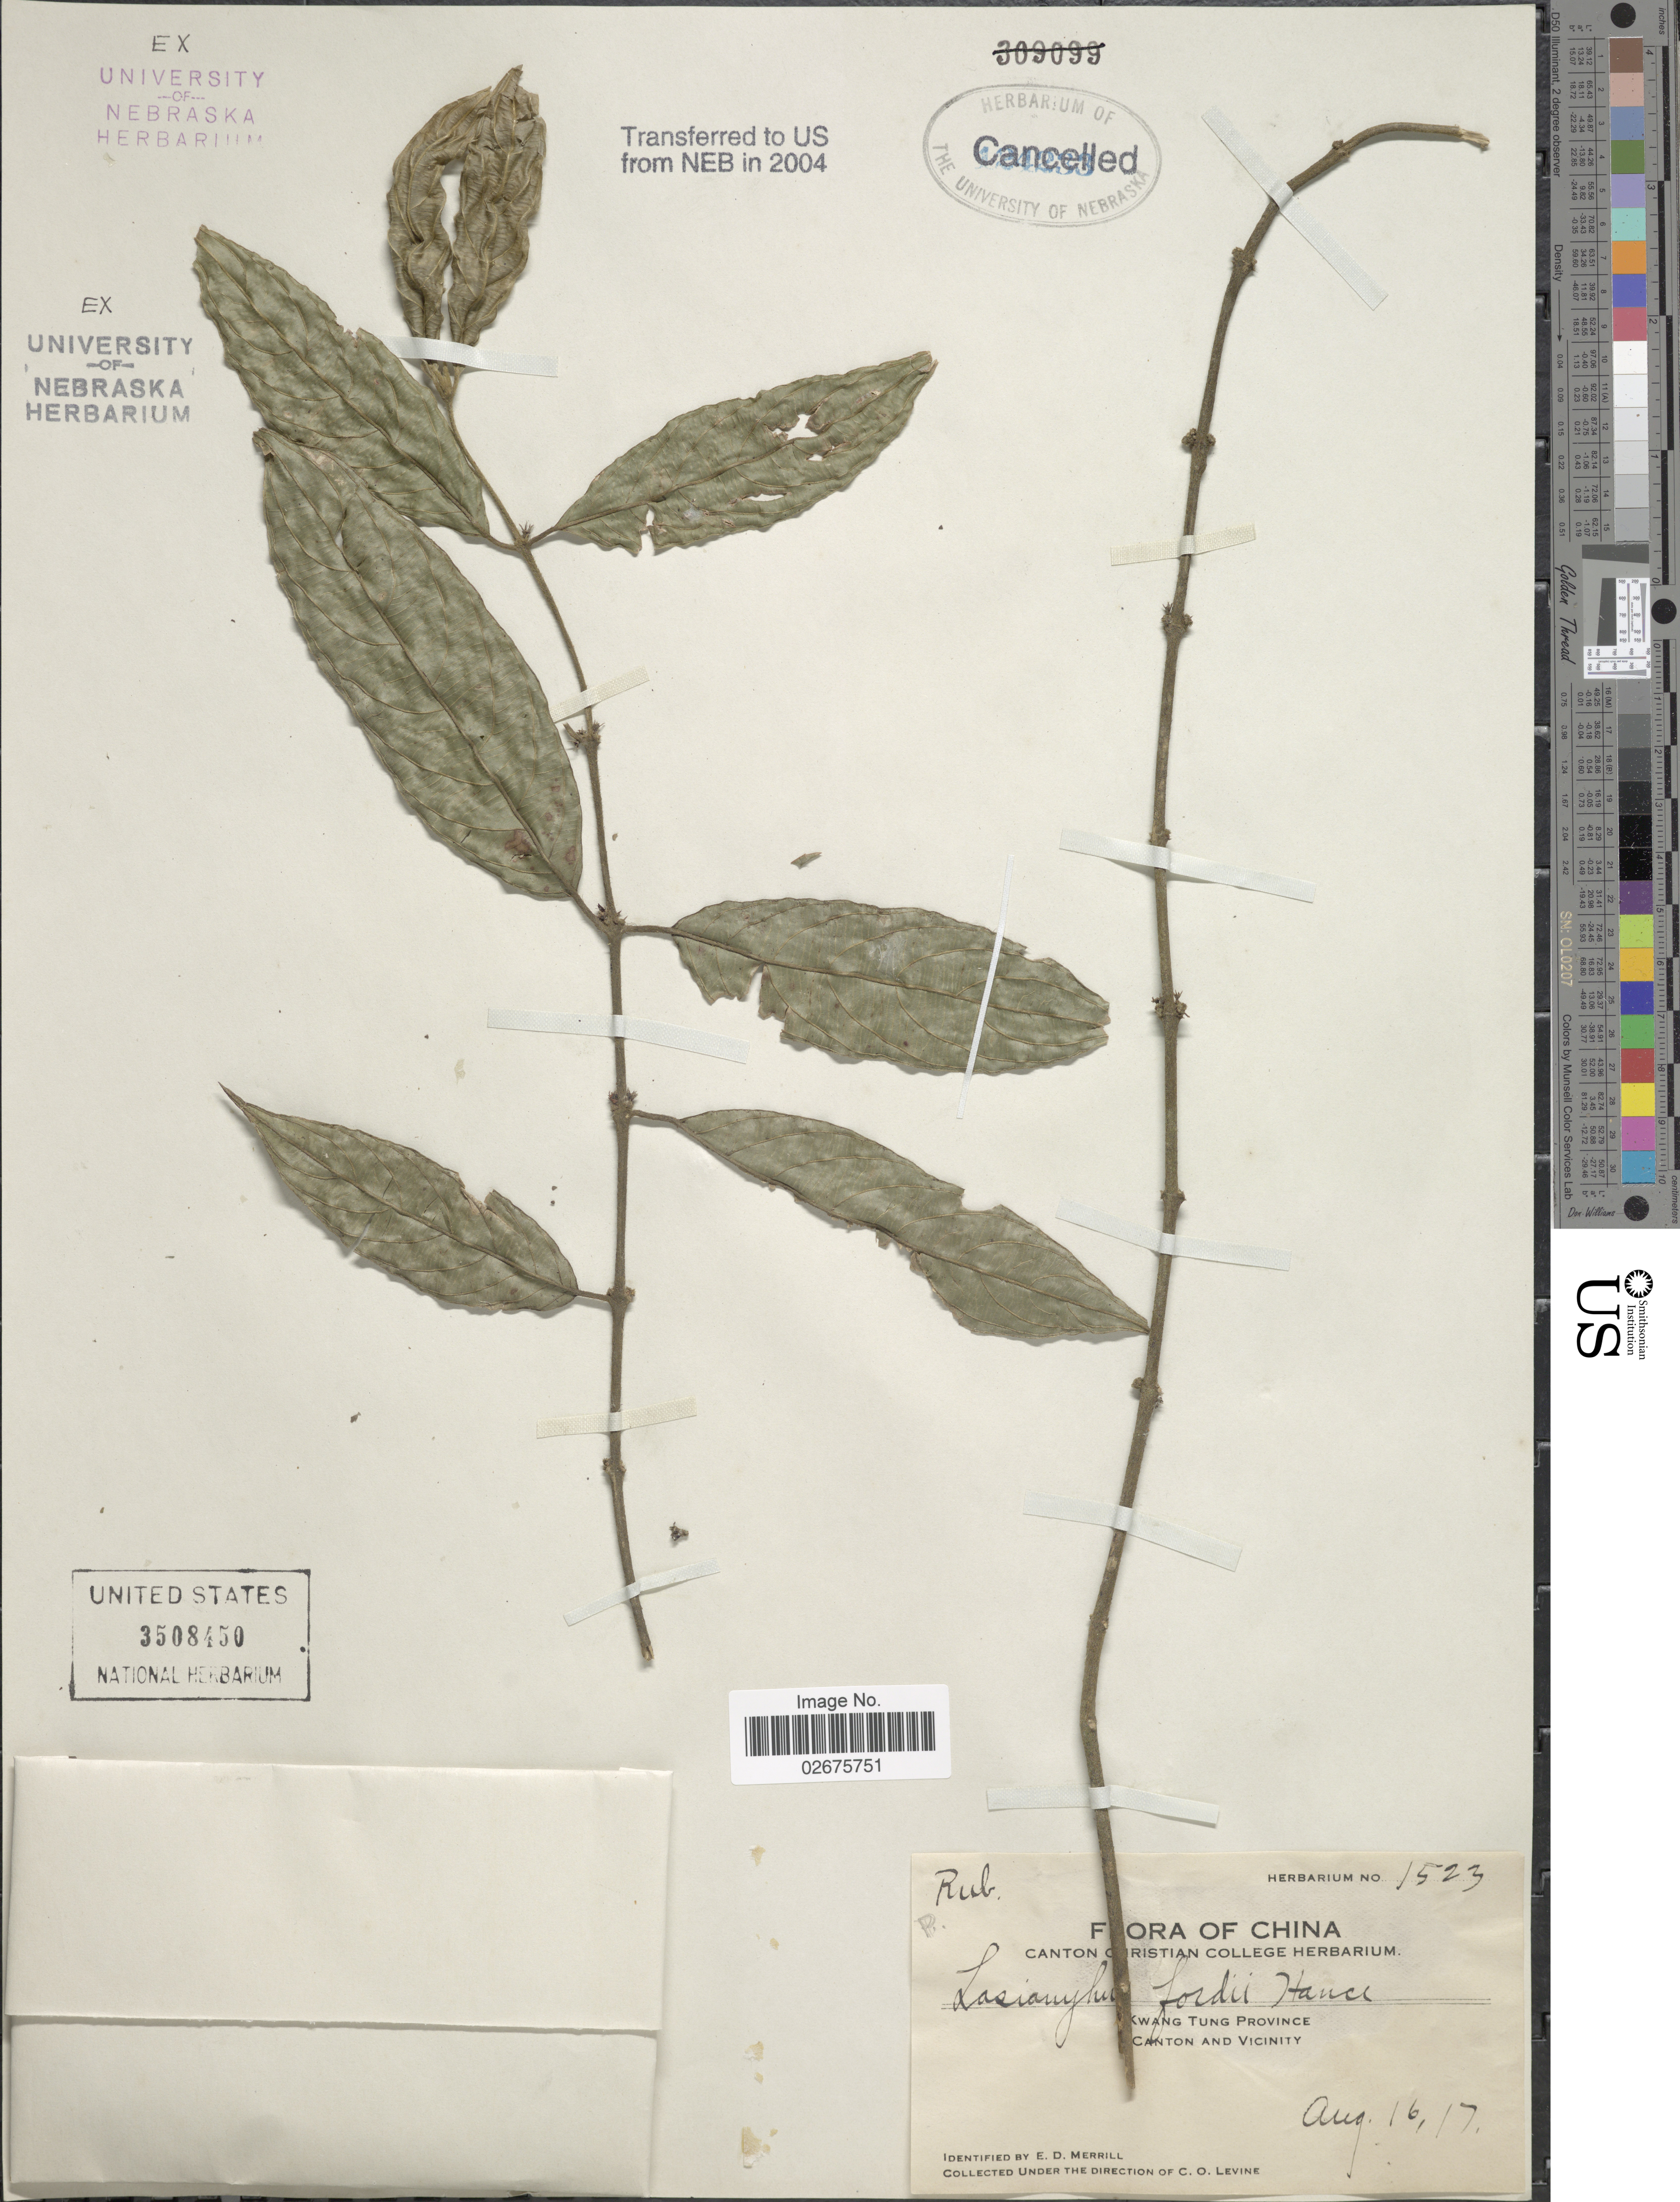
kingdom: Plantae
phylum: Tracheophyta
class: Magnoliopsida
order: Gentianales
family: Rubiaceae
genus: Lasianthus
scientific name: Lasianthus fordii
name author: Hance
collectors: C. O. Levine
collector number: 1523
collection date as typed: Transcribed d/m/y: 16/7/17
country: China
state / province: Guangdong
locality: Kwang Tung Province, Canton and Vicinity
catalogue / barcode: US 3508450